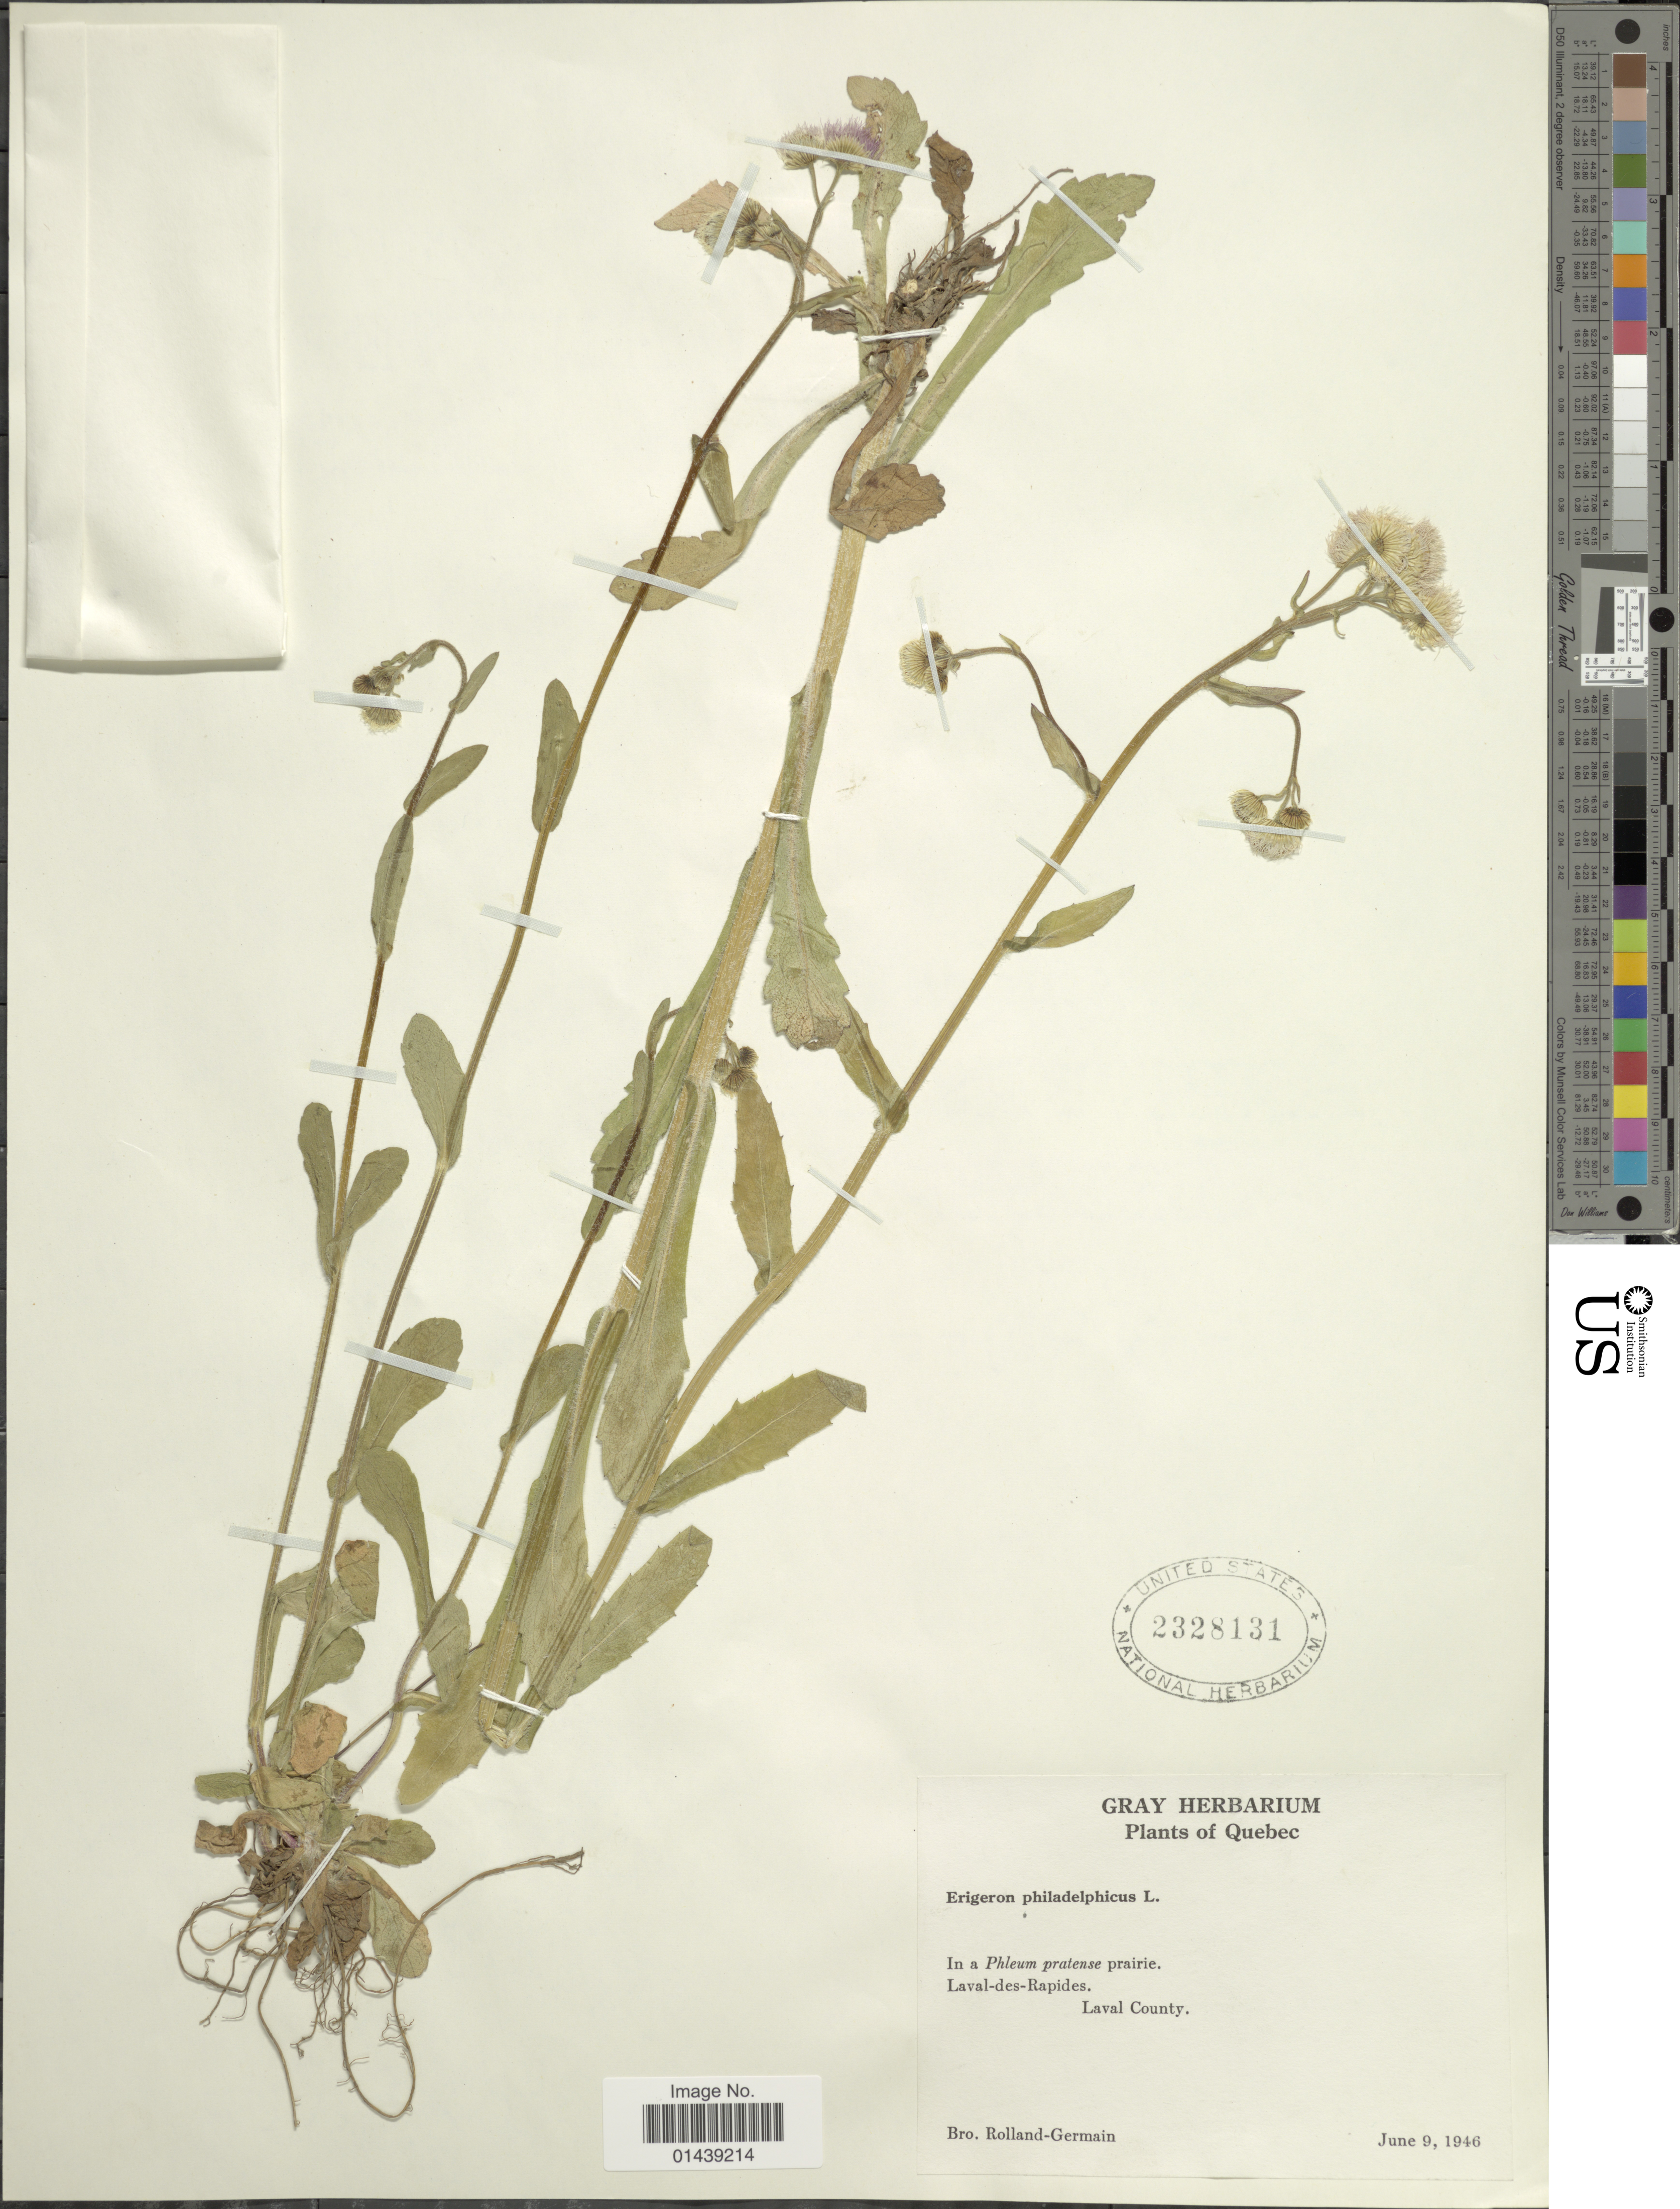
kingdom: Plantae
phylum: Tracheophyta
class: Magnoliopsida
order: Asterales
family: Asteraceae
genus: Erigeron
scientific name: Erigeron philadelphicus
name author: L.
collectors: Rolland-Germain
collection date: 1946-06-09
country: Canada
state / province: Quebec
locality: Laval County. In a Phleum pratense prairie. Laval-des-Rapides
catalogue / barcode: US 2328131